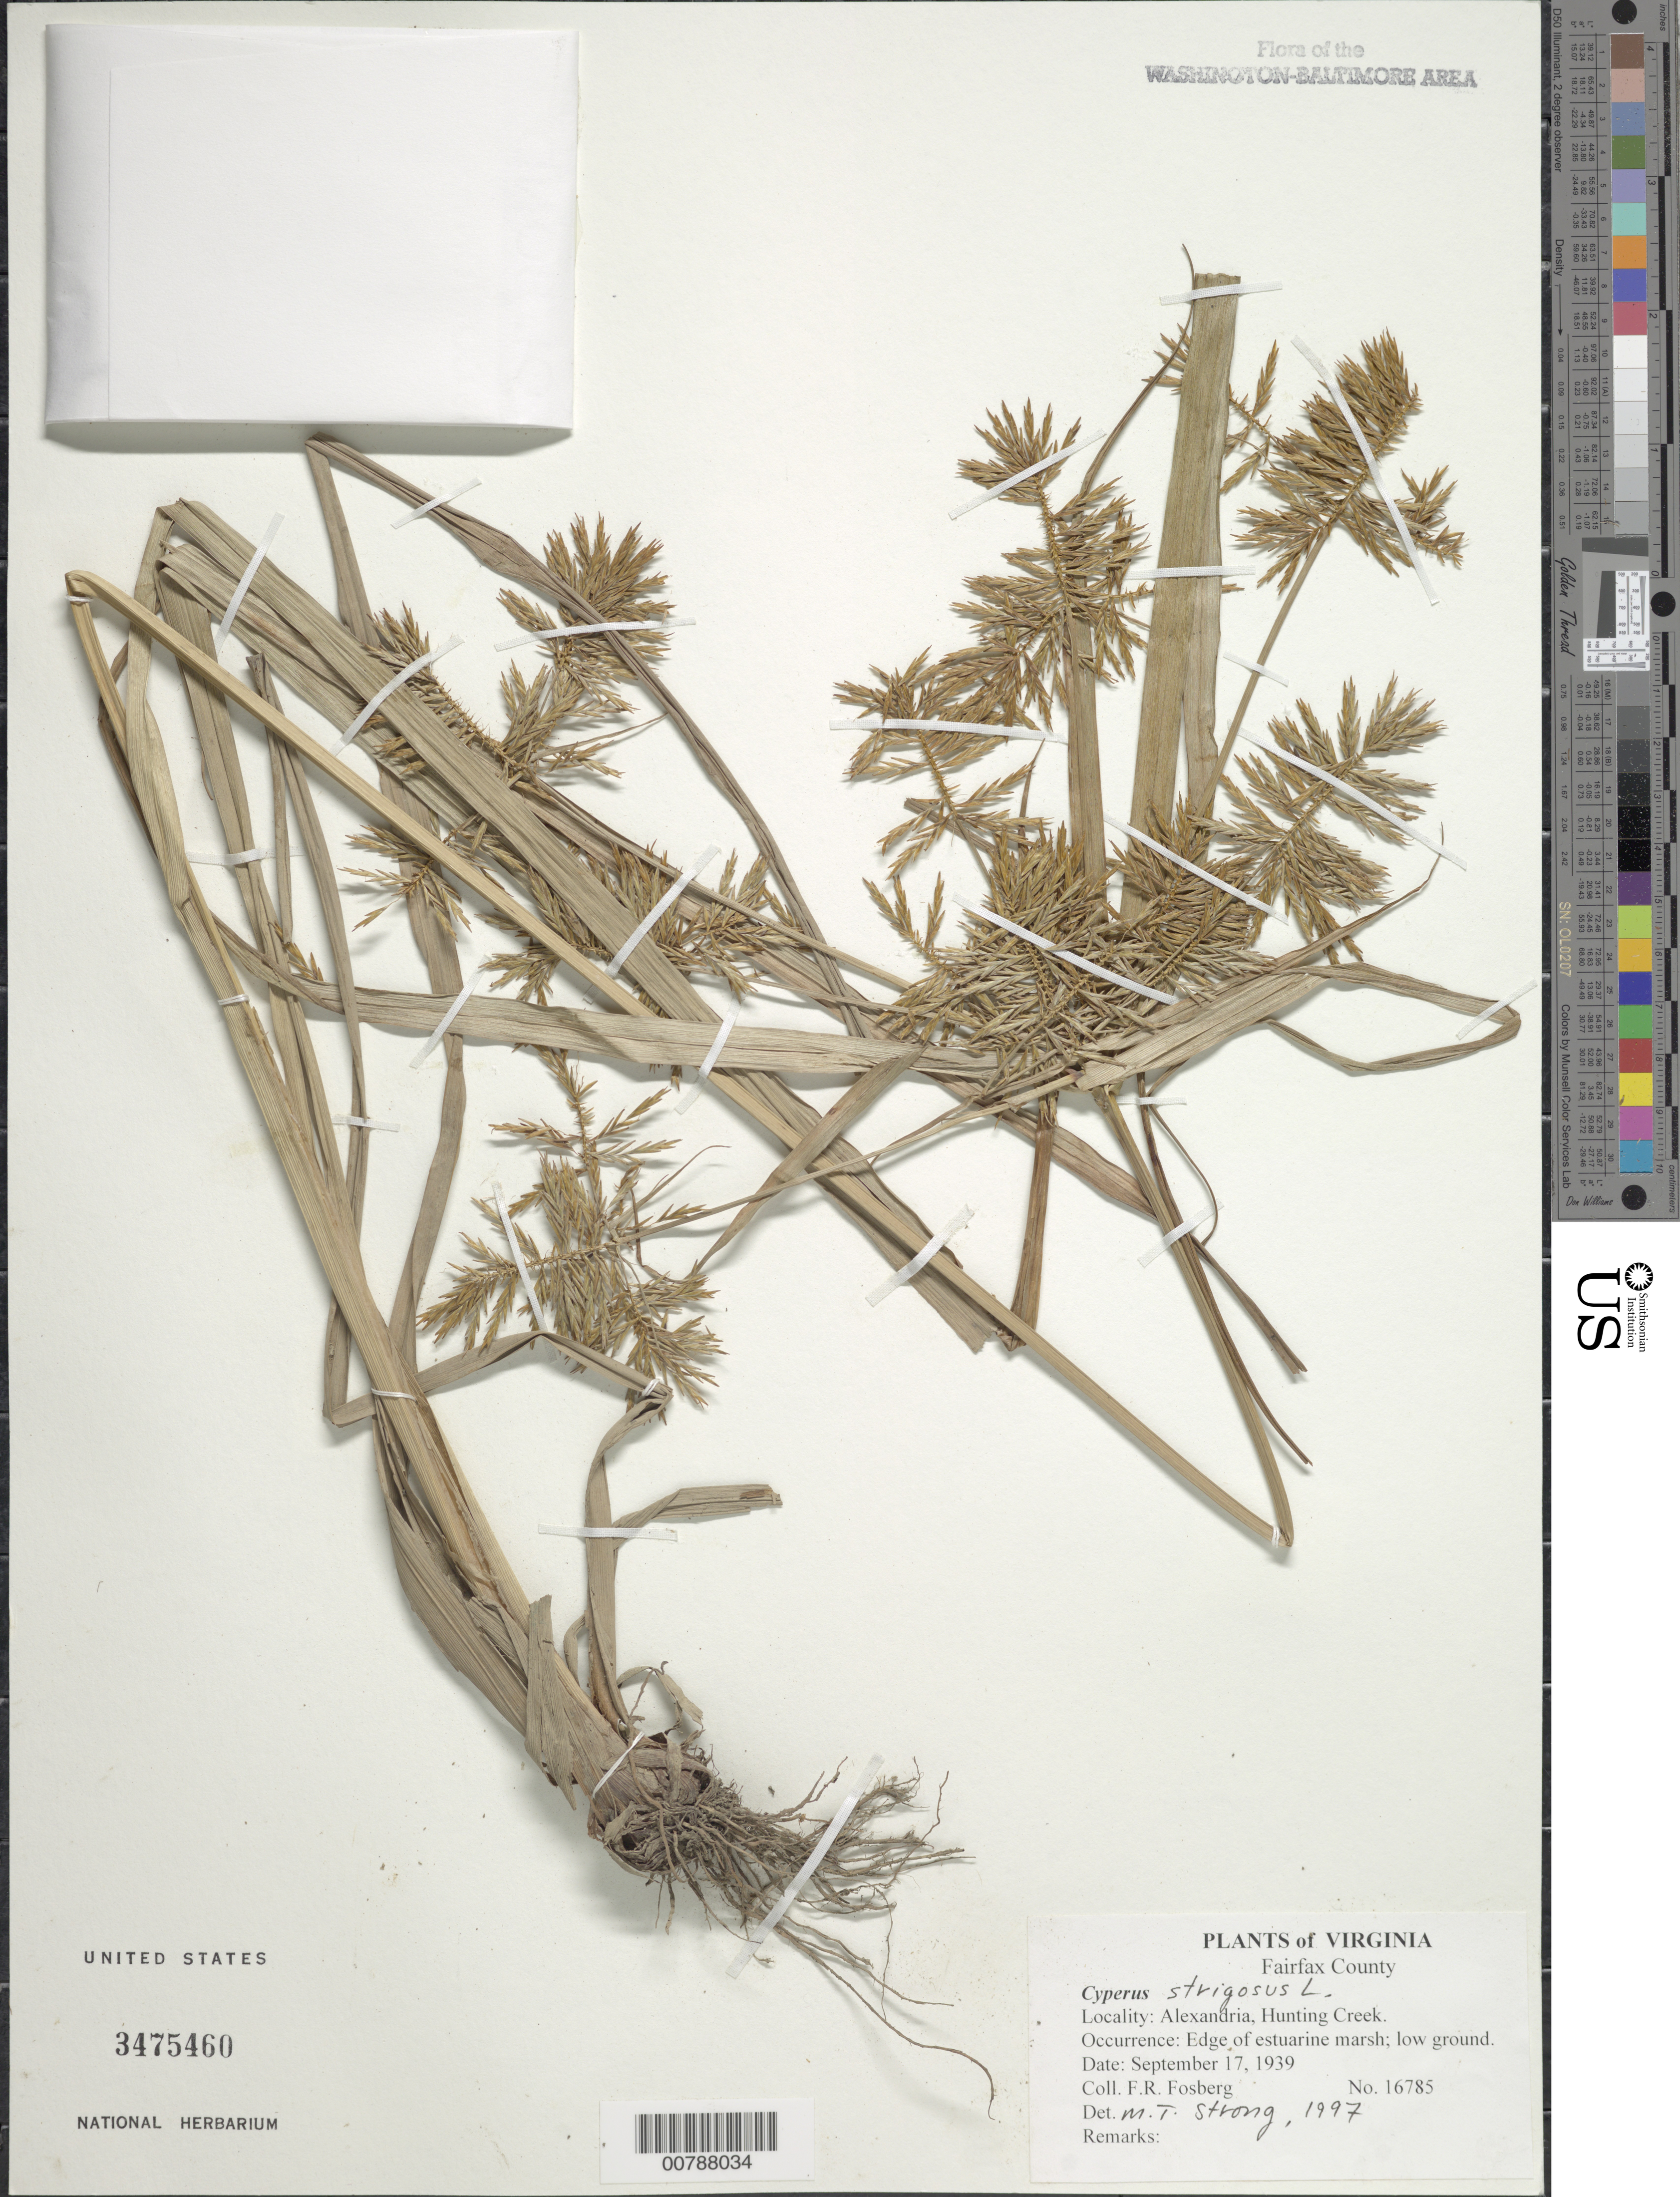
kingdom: Plantae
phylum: Tracheophyta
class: Liliopsida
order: Poales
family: Cyperaceae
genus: Cyperus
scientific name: Cyperus strigosus L.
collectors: F. R. Fosberg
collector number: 16785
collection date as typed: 17 Sep 1939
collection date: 1939-09-17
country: United States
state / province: Virginia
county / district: City of Alexandria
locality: Alexandria, Hunting Creek.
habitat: Edge of estuarine marsh; low ground.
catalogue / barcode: US 3475460